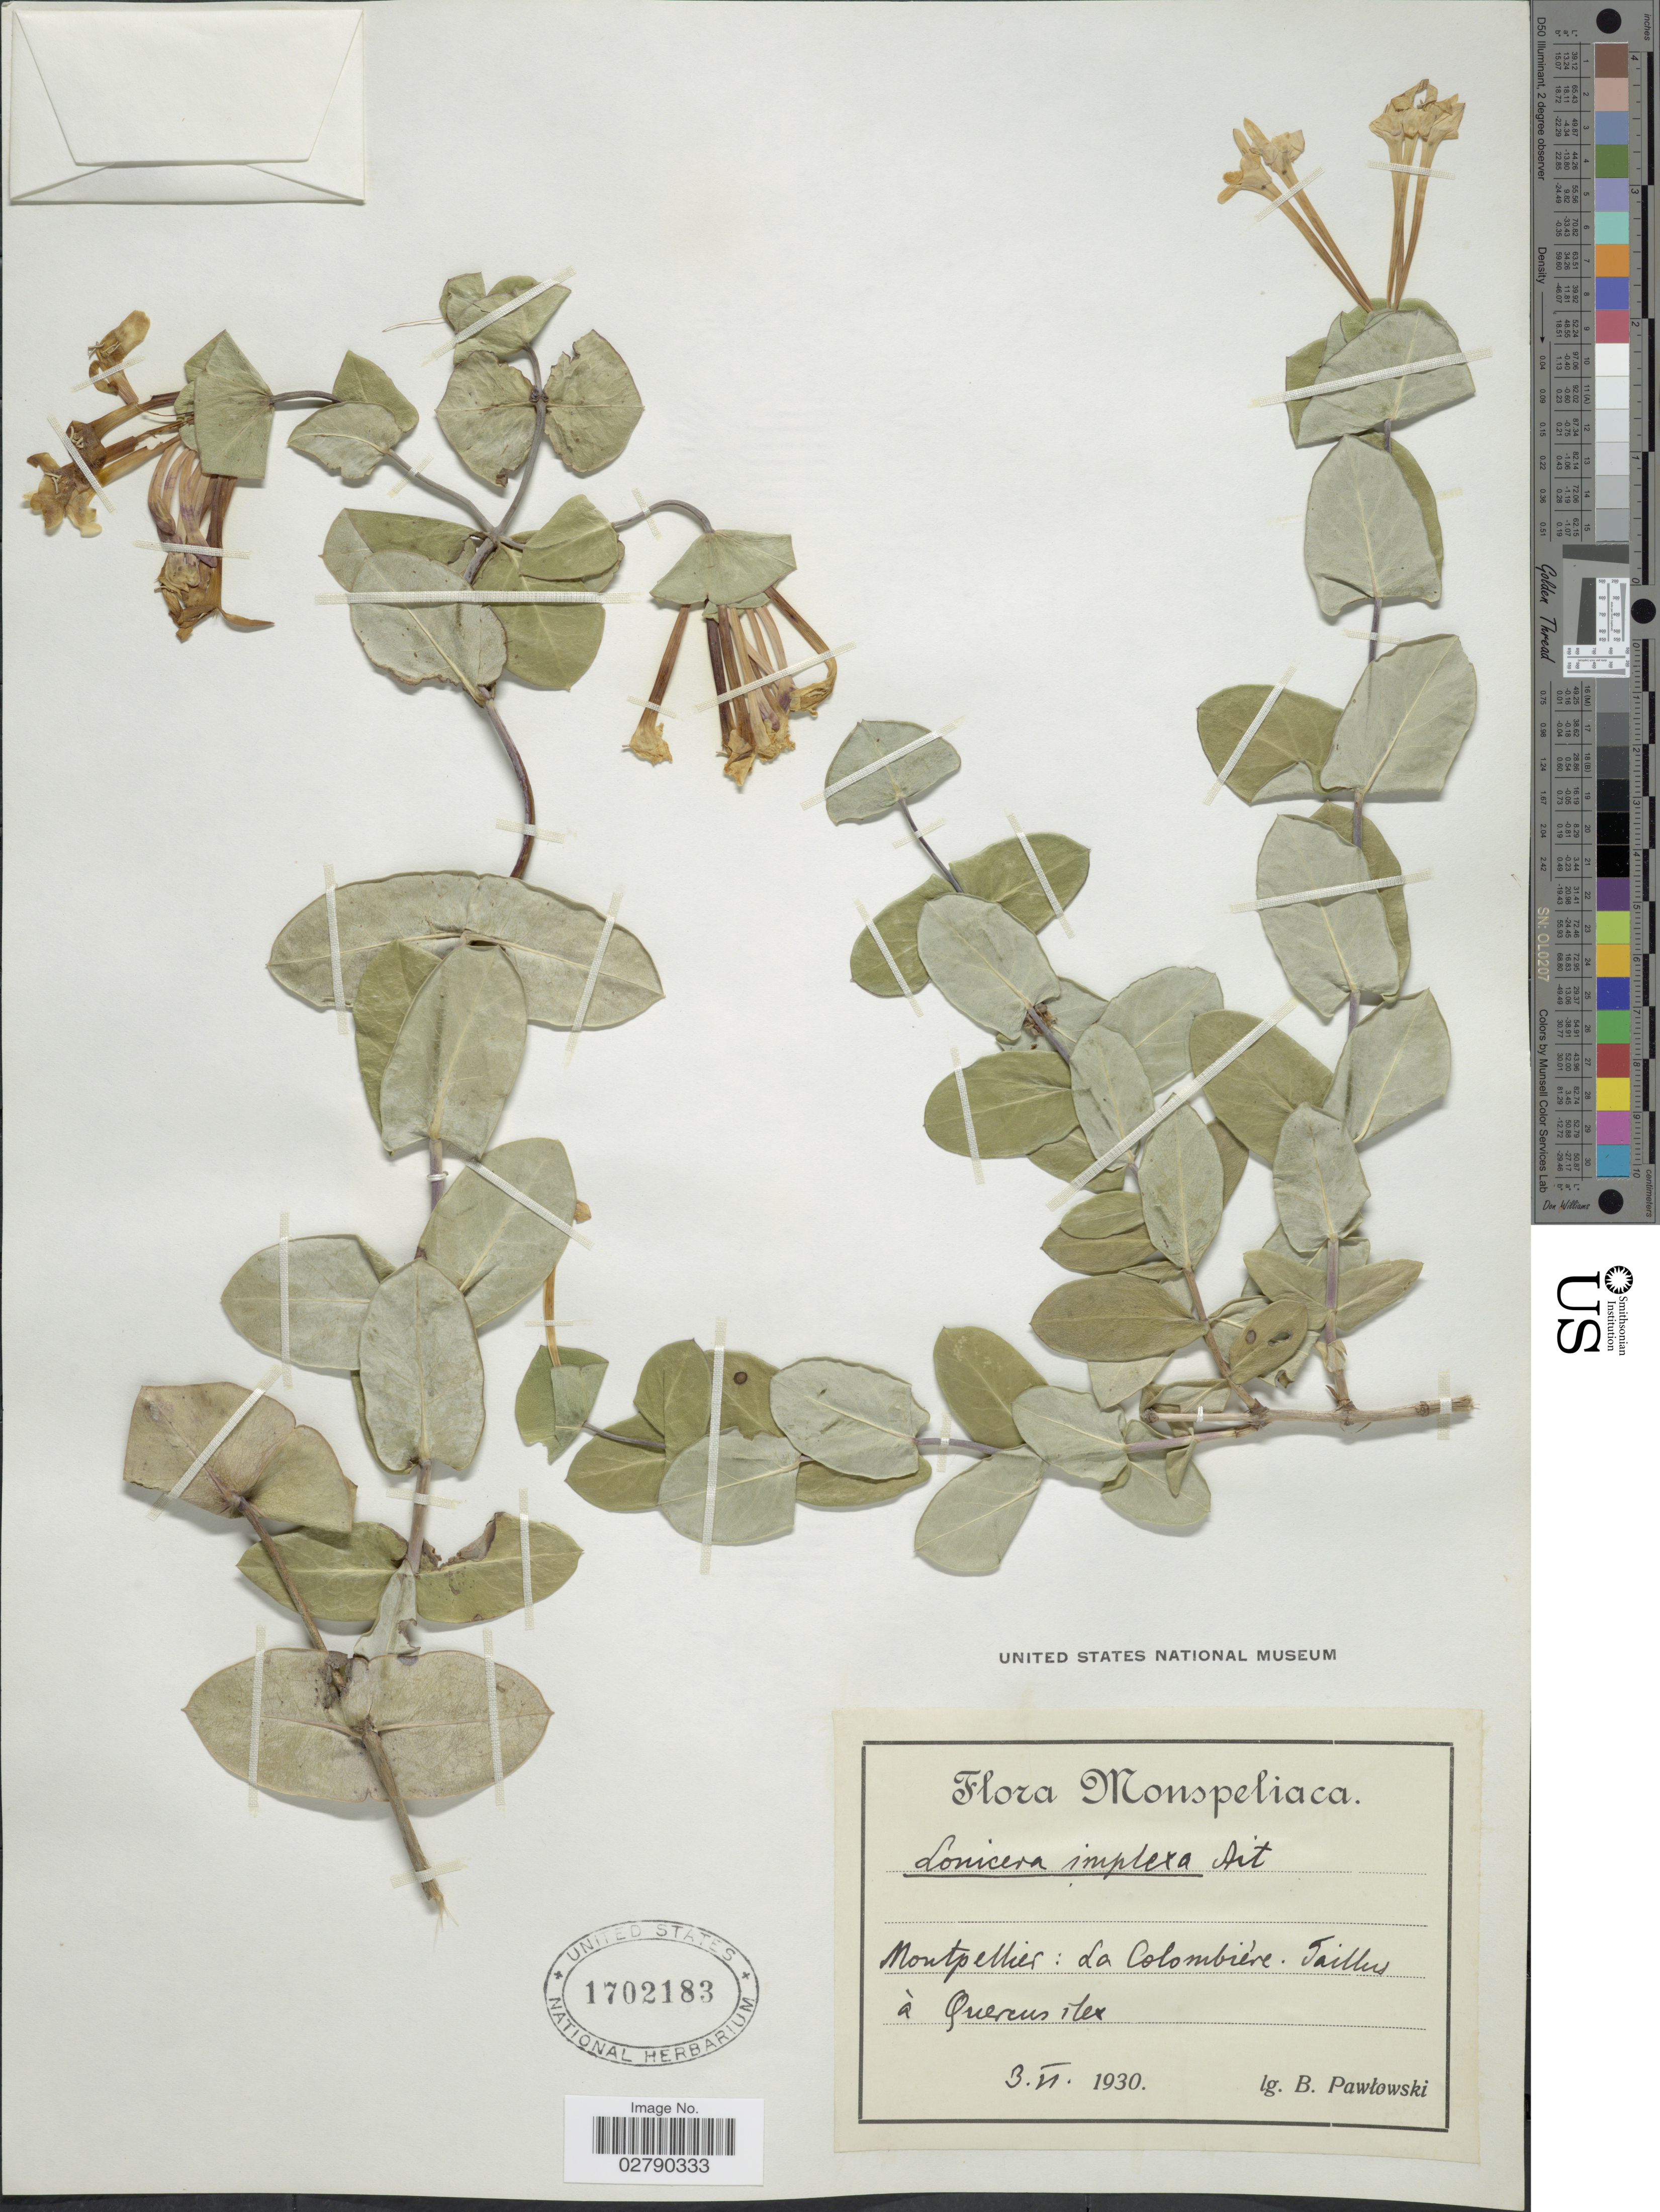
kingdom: Plantae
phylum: Tracheophyta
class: Magnoliopsida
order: Dipsacales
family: Caprifoliaceae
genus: Lonicera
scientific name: Lonicera implexa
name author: Aiton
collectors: B. Pawlowski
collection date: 1930-06-03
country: France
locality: Monspeliaca. Montpellier: La Colombiére. Taillus à Querus ' lex.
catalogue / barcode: US 1702183